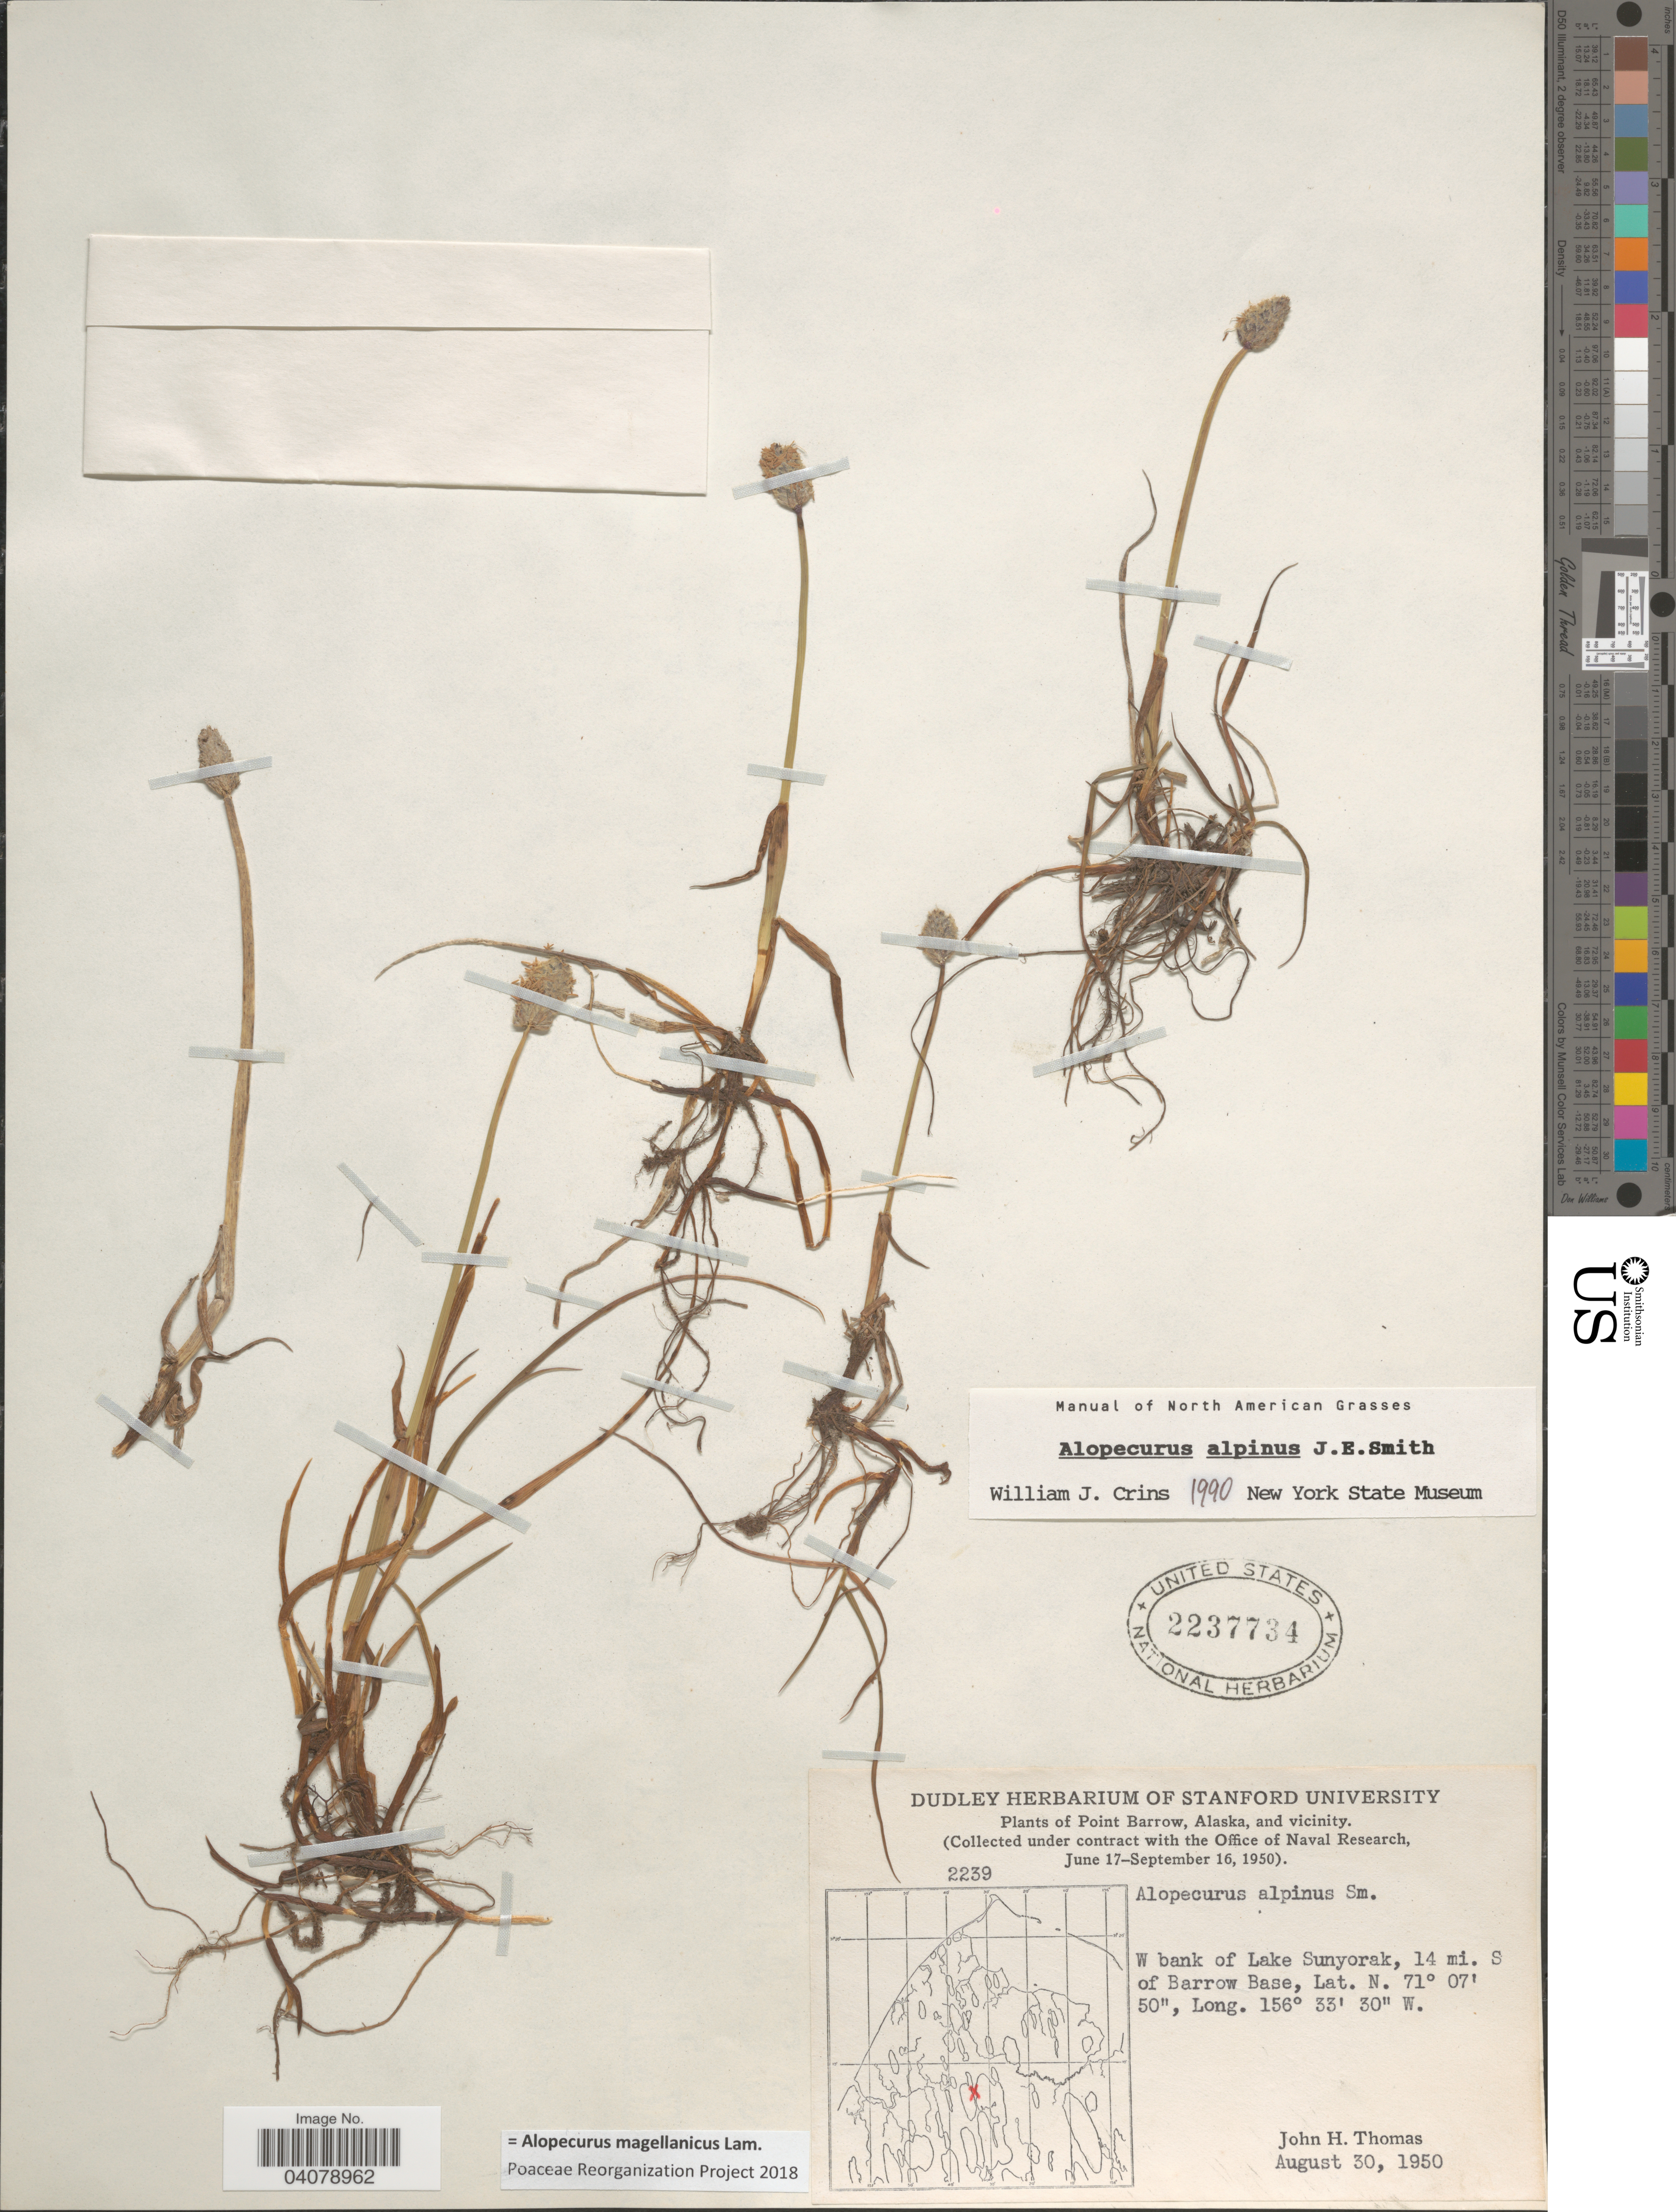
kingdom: Plantae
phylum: Tracheophyta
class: Liliopsida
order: Poales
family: Poaceae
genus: Alopecurus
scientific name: Alopecurus magellanicus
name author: Lam.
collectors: J. H. Thomas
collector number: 2239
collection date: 1950-08-30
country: United States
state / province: Alaska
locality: Point Barrow, Alaska,and vicinity. W bank of Lake Sunyorak, 14 mi. S of Barrow Base.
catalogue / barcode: US 2237734